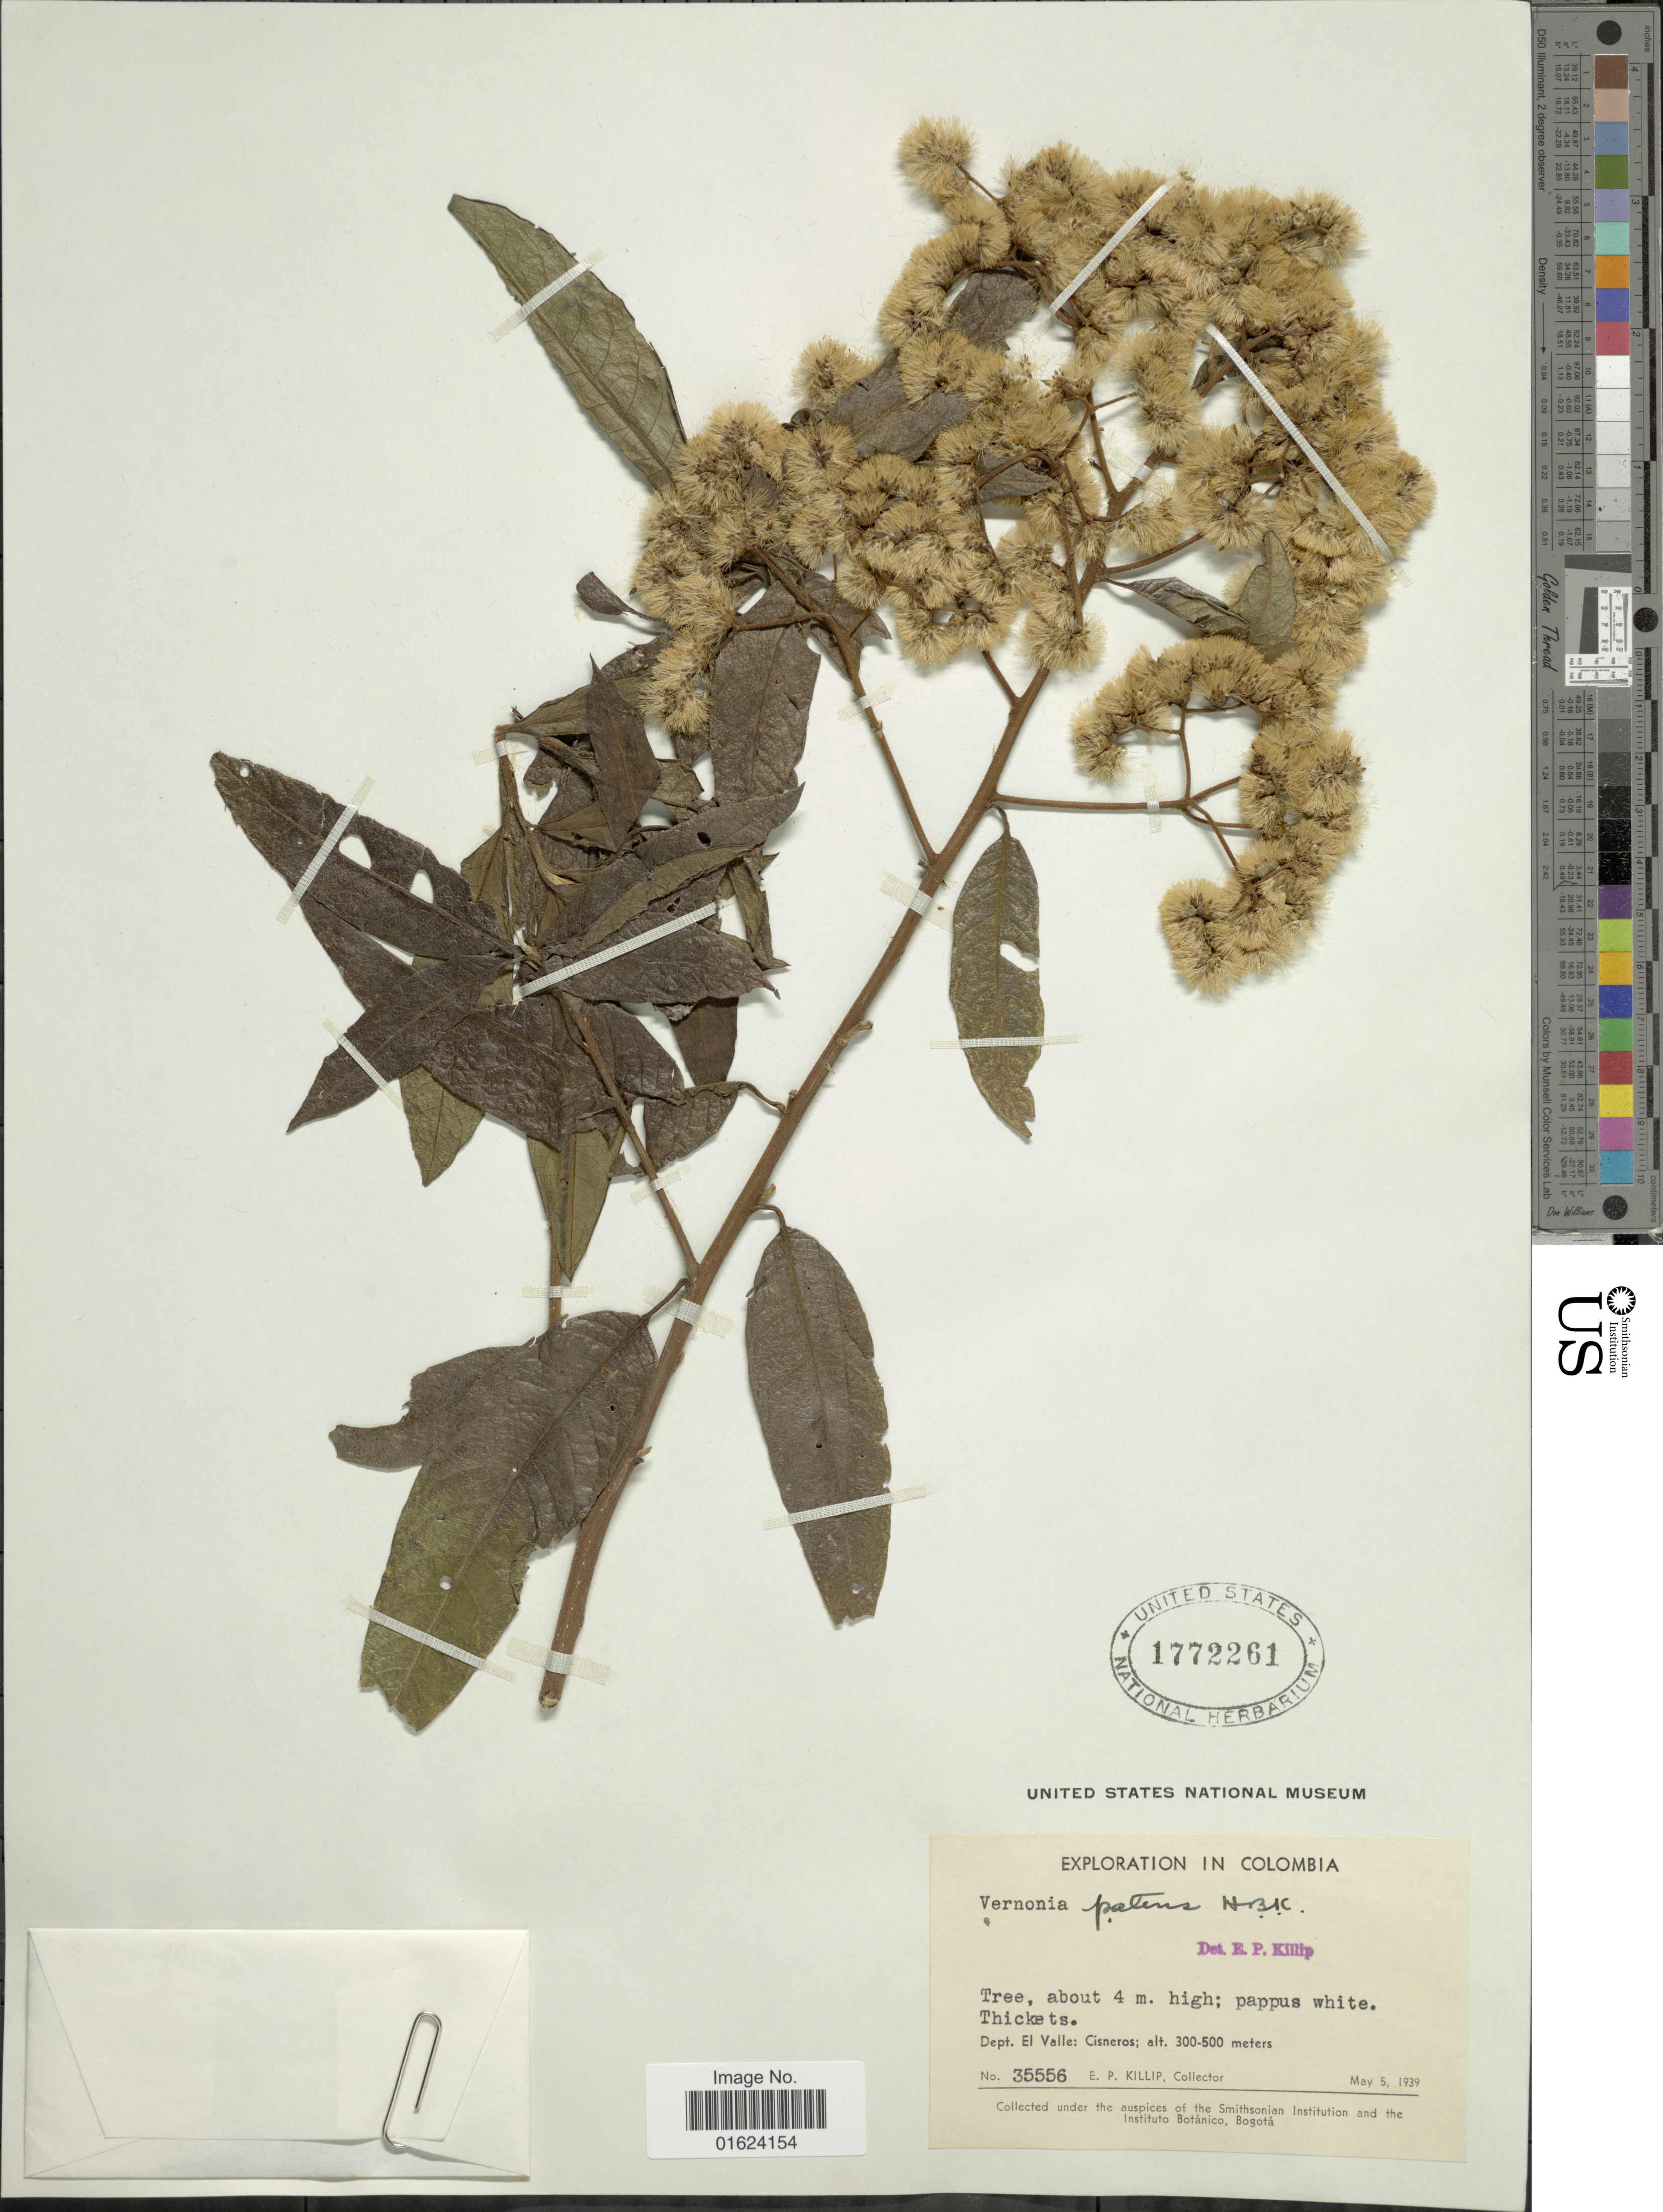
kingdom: Plantae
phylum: Tracheophyta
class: Magnoliopsida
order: Asterales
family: Asteraceae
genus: Vernonanthura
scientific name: Vernonanthura patens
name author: (Kunth) H. Rob.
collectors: E. P. Killip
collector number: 35556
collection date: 1939-05-05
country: Colombia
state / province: Valle del Cauca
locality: Dept. El valle: Cisneros,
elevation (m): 300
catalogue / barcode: US 1772261